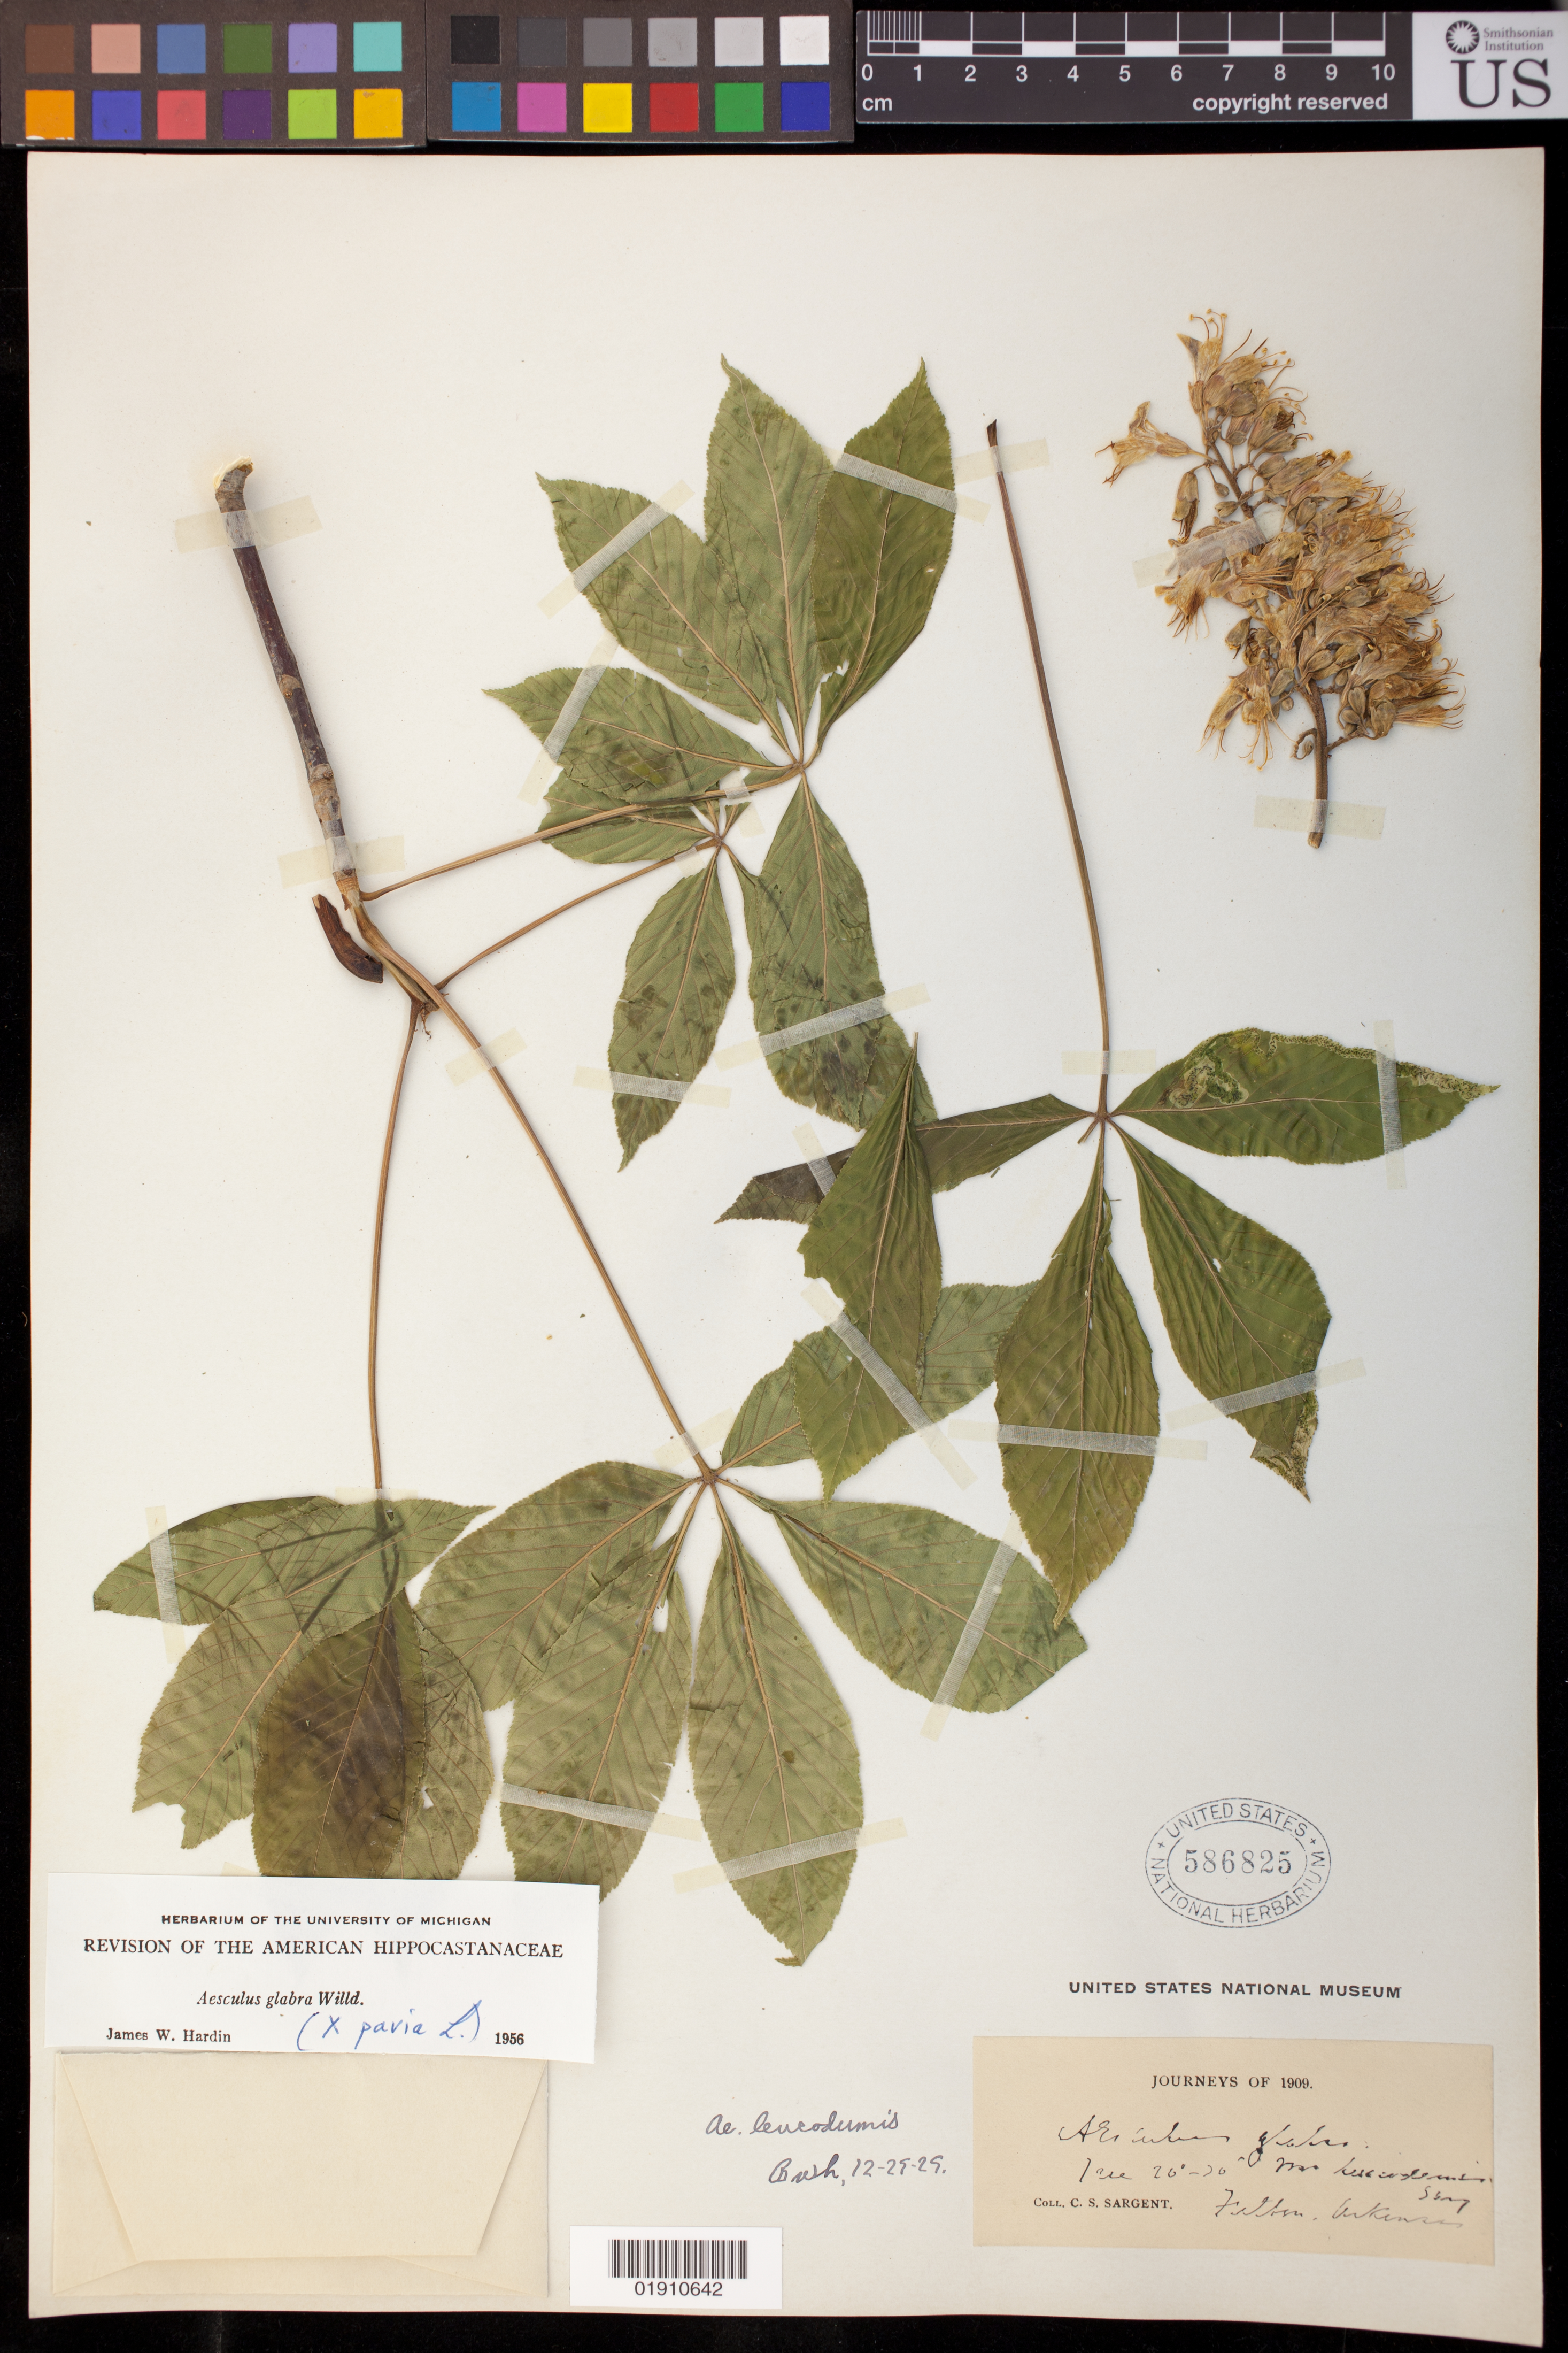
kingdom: Plantae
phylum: Tracheophyta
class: Magnoliopsida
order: Sapindales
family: Sapindaceae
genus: Aesculus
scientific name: Aesculus glabra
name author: Willd.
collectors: C. S. Sargent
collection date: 1909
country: United States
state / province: Arkansas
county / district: Fulton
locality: Fulton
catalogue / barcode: US 586825